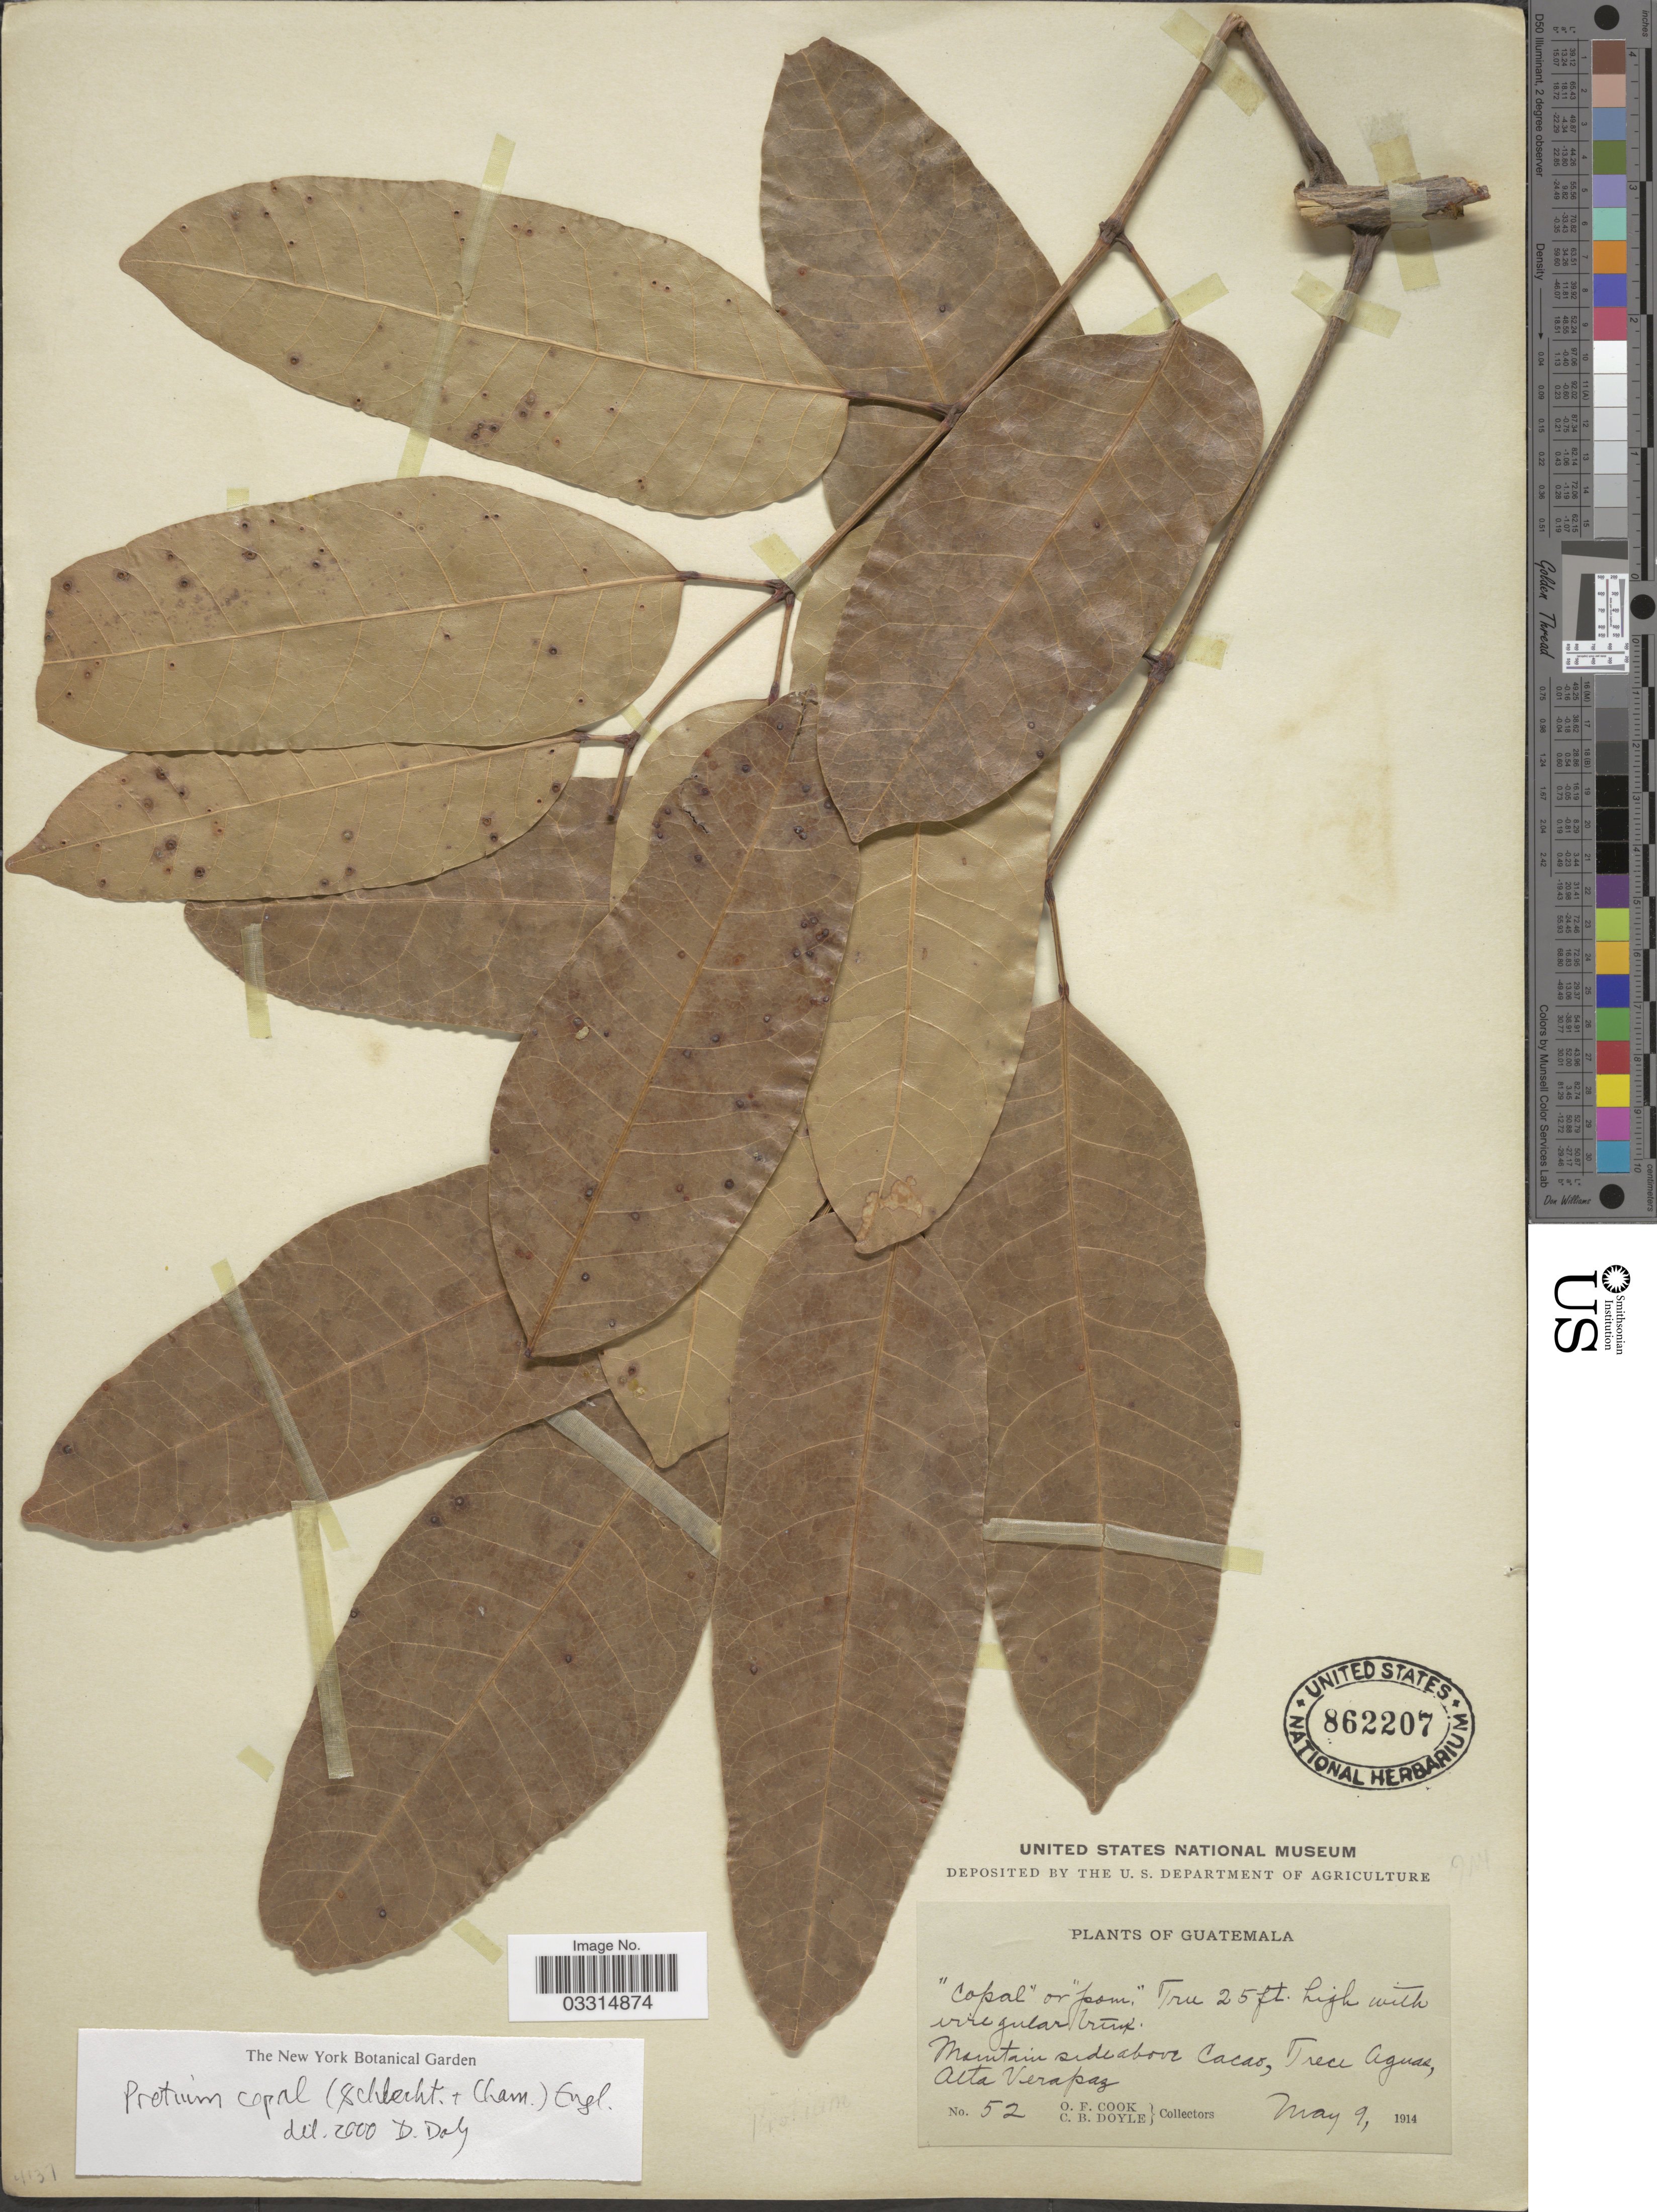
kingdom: Plantae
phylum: Tracheophyta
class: Magnoliopsida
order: Sapindales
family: Burseraceae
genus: Protium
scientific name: Protium copal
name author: (Schltdl. & Cham.) Engl.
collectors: O. F. Cook & C. Doyle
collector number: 52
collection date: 1914-05-09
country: Guatemala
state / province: Alta Verapaz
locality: Mountain side above Cacao, Trece Aguas.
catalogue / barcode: US 862207